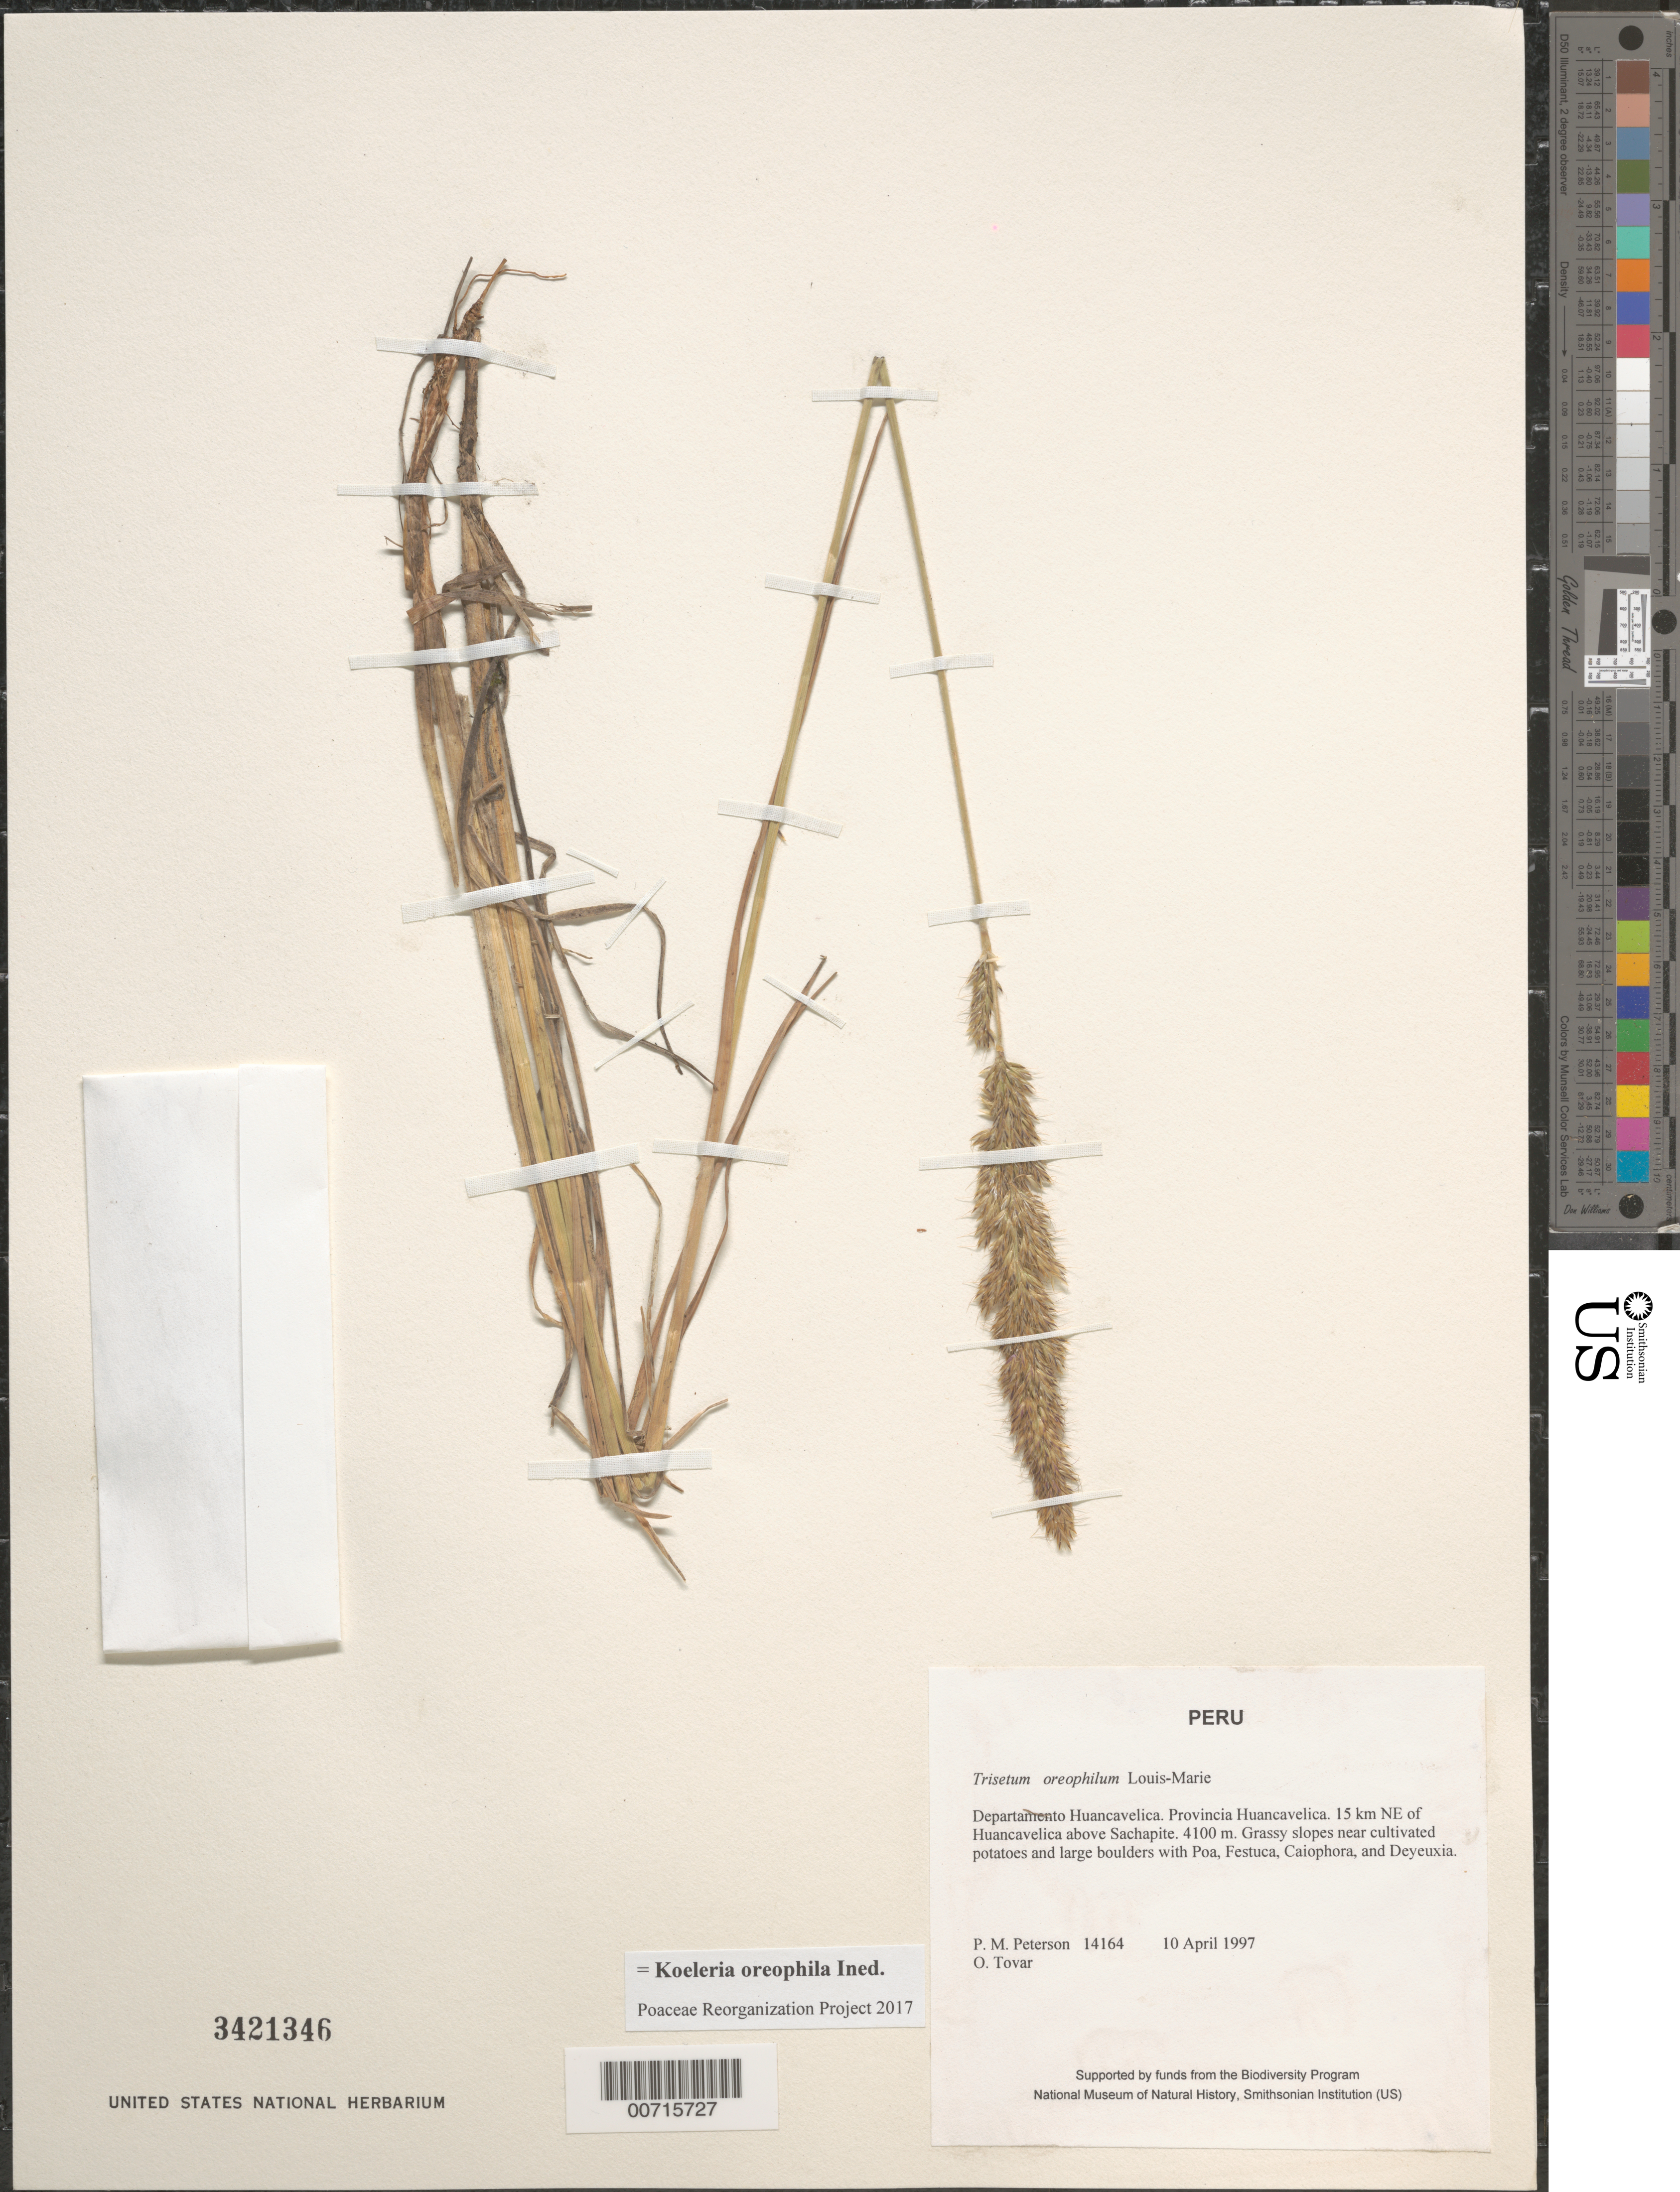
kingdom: Plantae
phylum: Tracheophyta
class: Liliopsida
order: Poales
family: Poaceae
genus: Koeleria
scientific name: Koeleria oreophila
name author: (Louis-Marie) Barberá et al.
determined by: Poaceae Reorganization Project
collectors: P. M. Peterson & Ó. Tovar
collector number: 14164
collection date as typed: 10 Apr 1997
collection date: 1997-04-10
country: Peru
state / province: Huancavelica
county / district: Huancavelica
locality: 15 km NE of Huancavelica above Sachapite.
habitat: Grassy slopes near cultivated potatoes and large boulders with Poa, Festuca, Caiophora, and Deyeuxia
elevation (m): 4100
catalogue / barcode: US 3421346